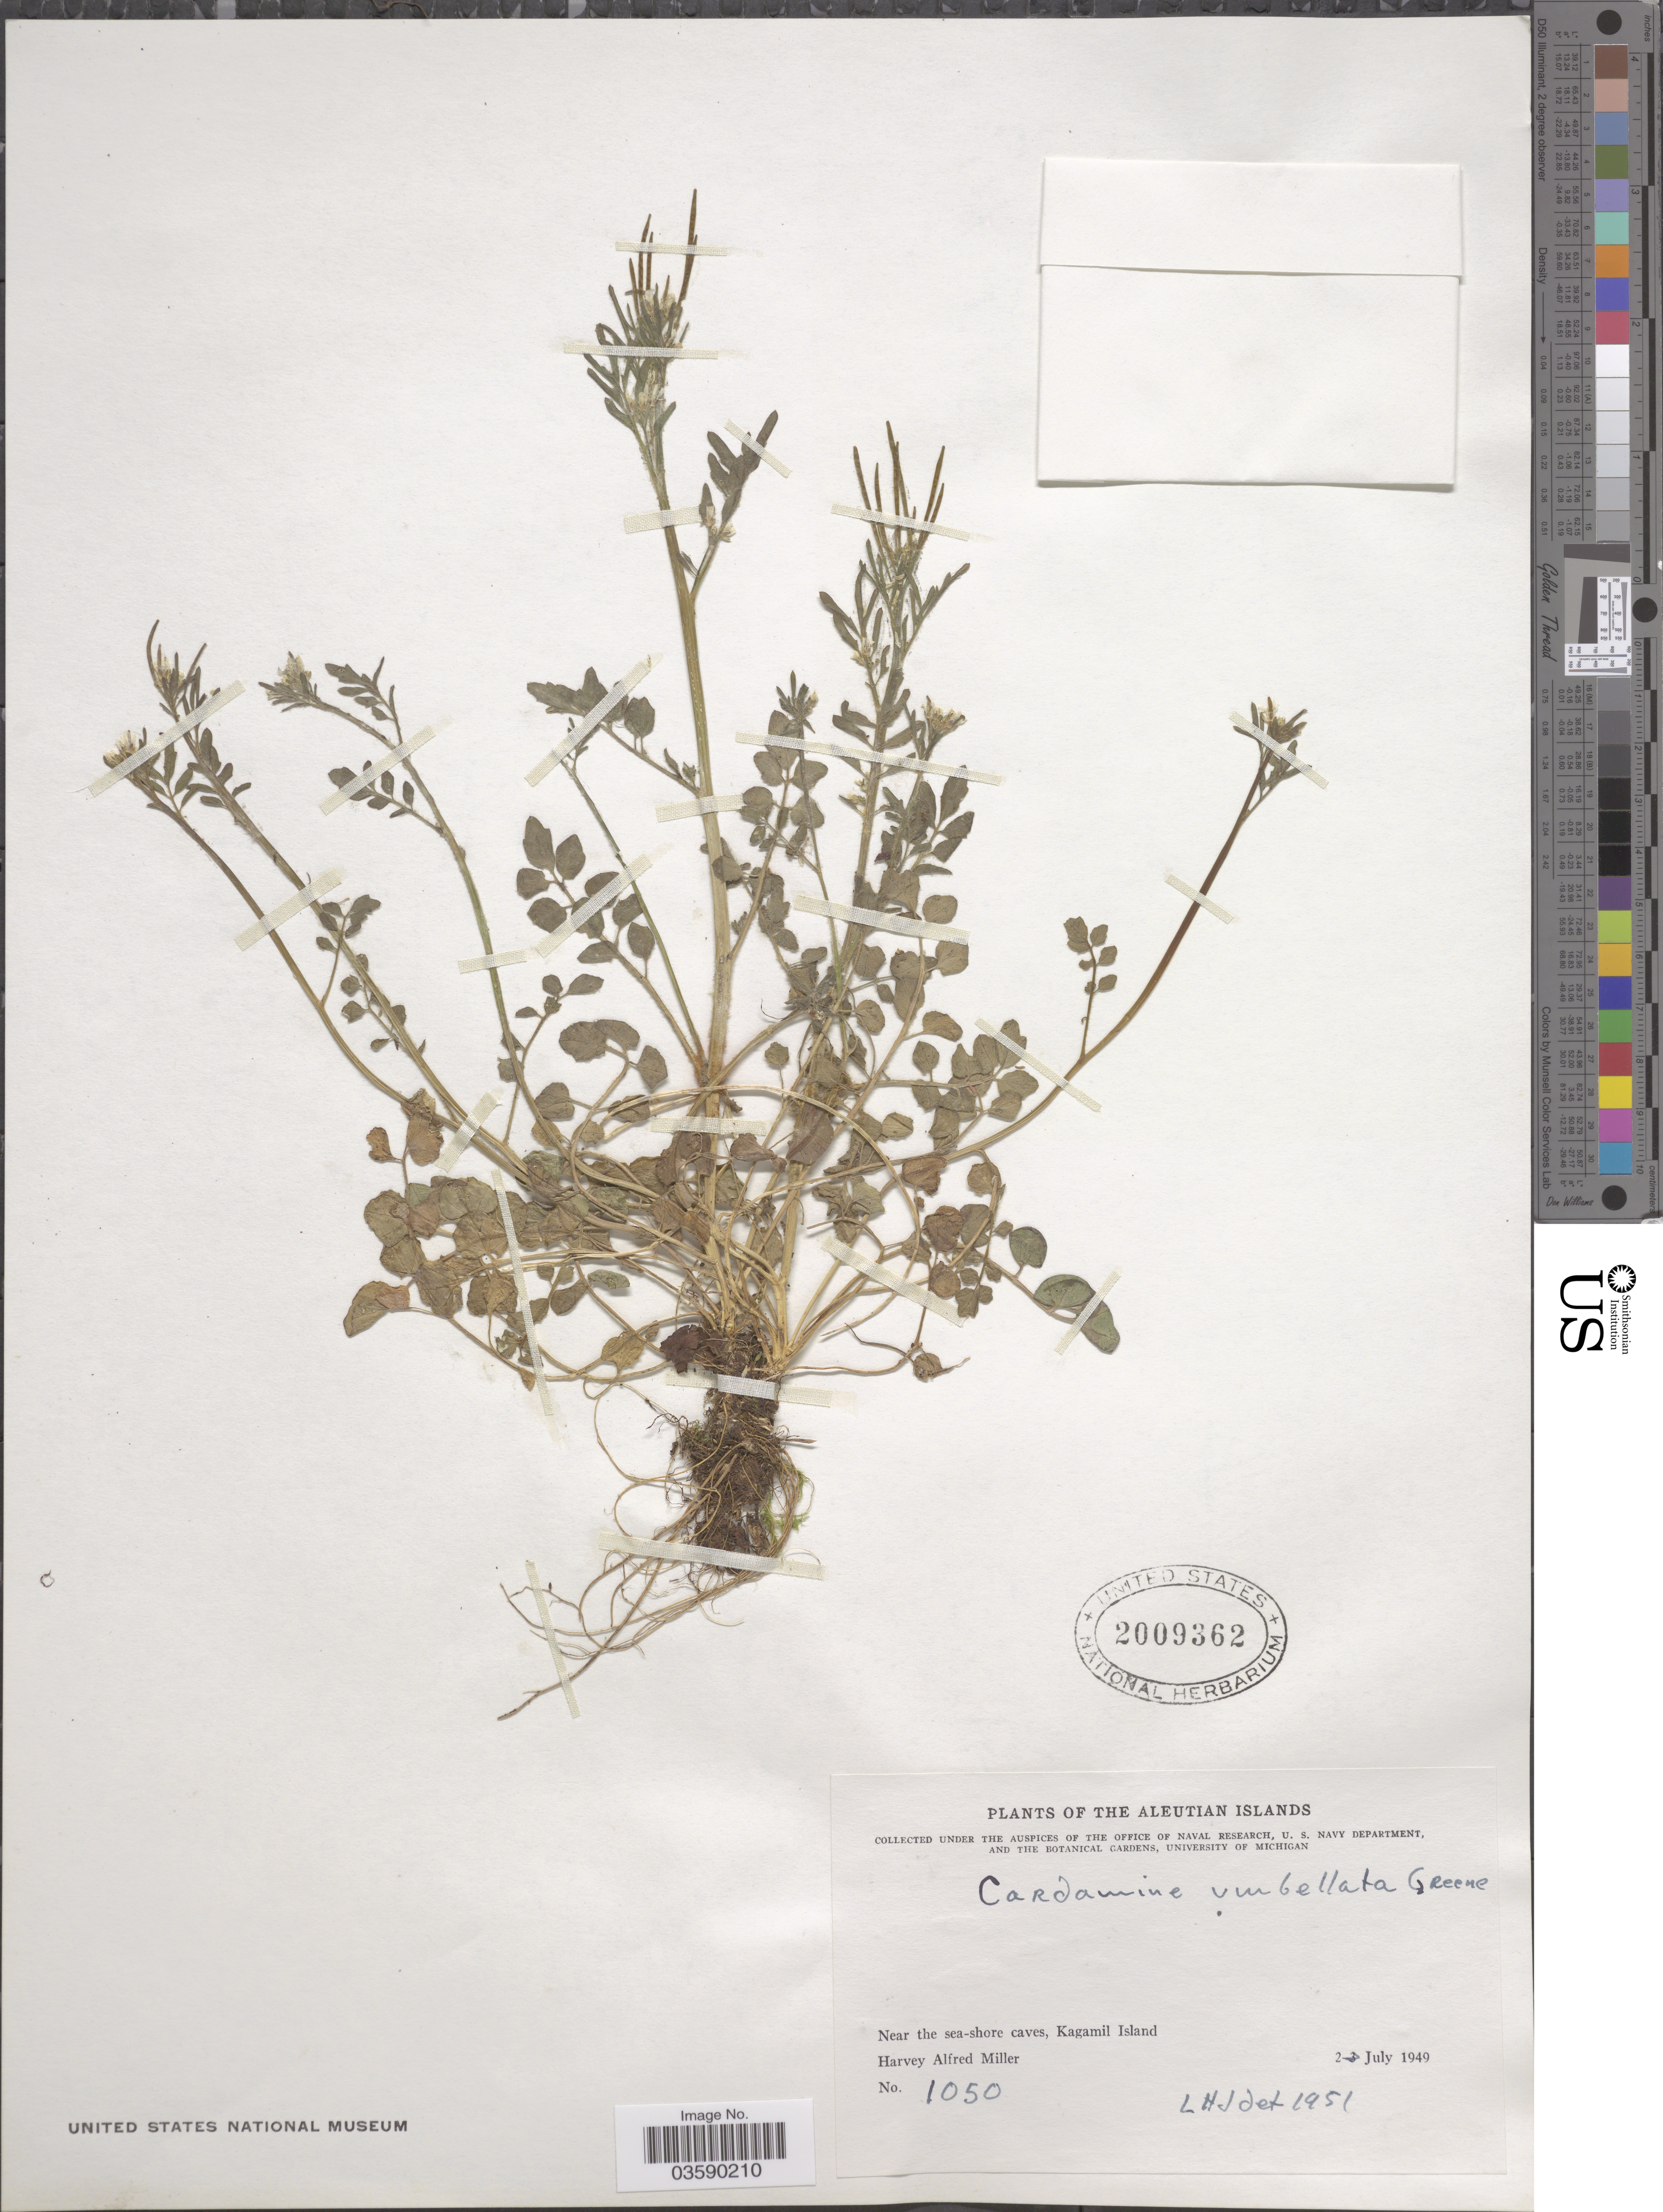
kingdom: Plantae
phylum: Tracheophyta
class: Magnoliopsida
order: Brassicales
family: Brassicaceae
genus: Cardamine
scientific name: Cardamine umbellata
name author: Greene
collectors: H. A. Miller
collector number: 1050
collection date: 1949-07-02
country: United States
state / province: Alaska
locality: The Aleutian Islands. Near the sea-shore caves, Kagamil Island.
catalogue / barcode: US 2009362